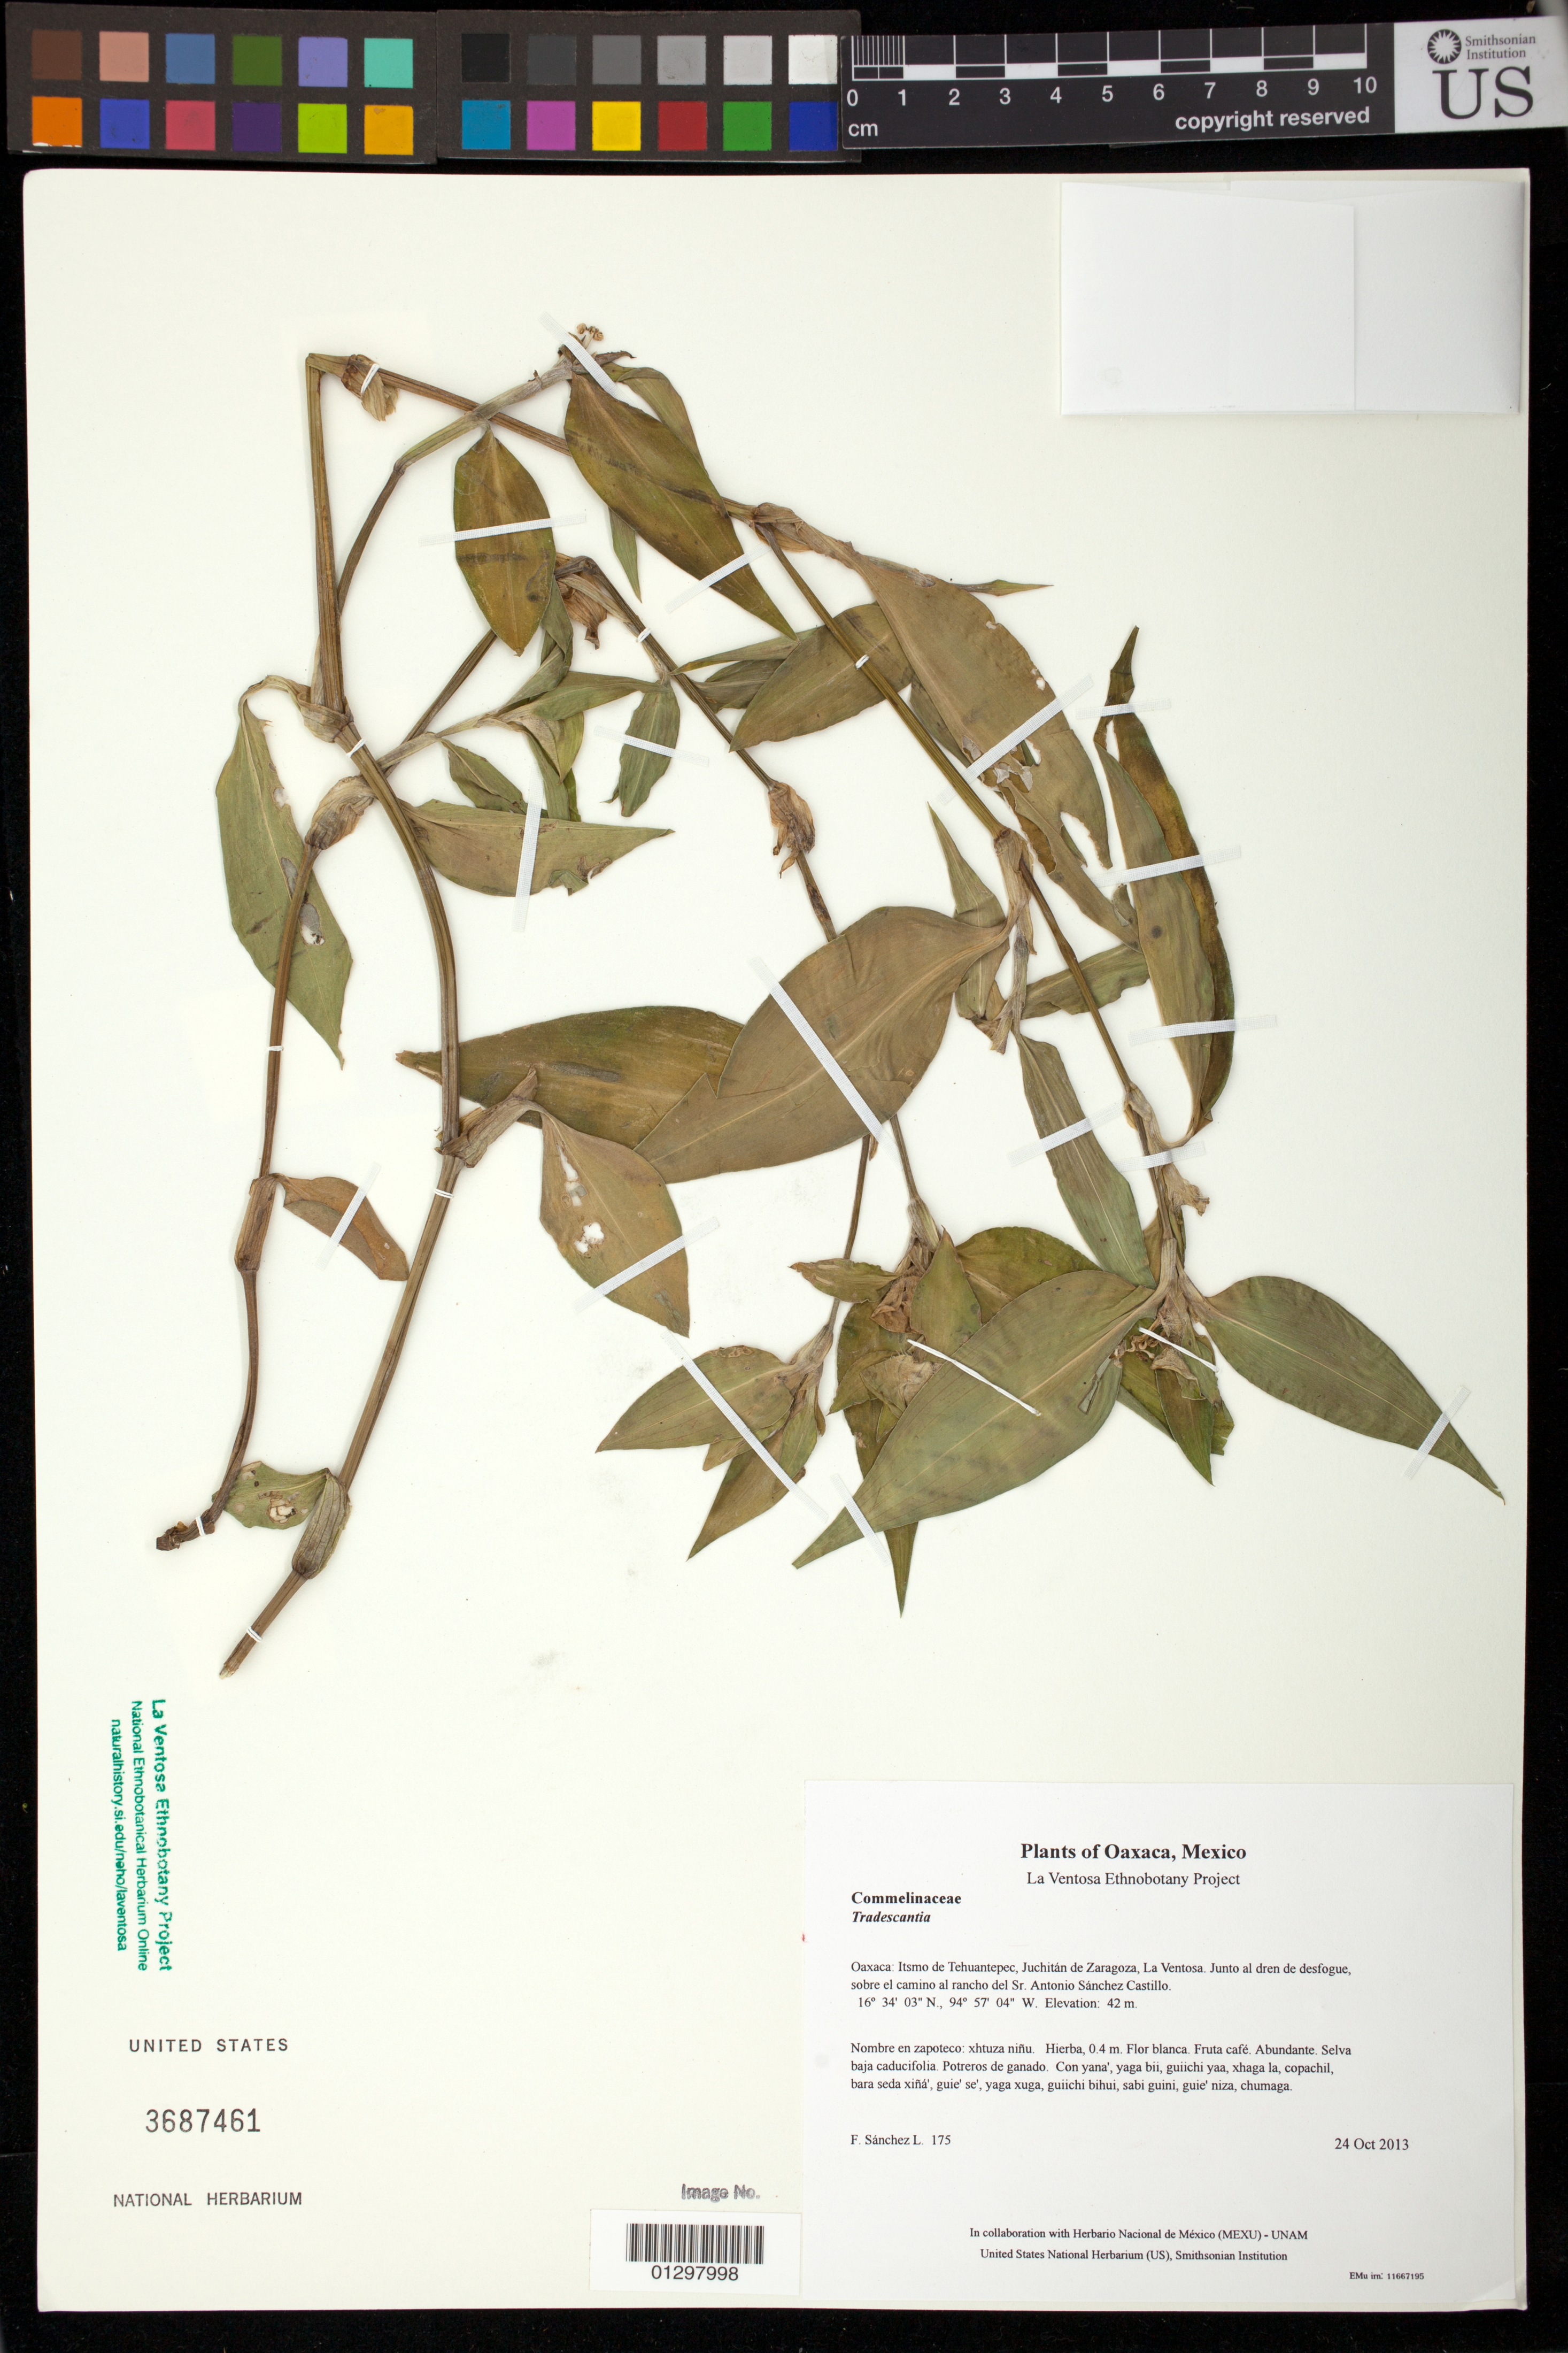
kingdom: Plantae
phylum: Tracheophyta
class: Liliopsida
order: Commelinales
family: Commelinaceae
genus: Commelina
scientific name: Commelina diffusa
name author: Burm. f.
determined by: Ayala R., Manuel A.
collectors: F. Sánchez L.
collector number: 175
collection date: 2013-10-24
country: Mexico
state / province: Oaxaca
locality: Itsmo de Tehuantepec, Juchitán de Zaragoza, La Ventosa. Junto al dren de desfogue, sobre el camino al rancho del Sr. Antonio Sánchez Castillo.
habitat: Selva baja caducifolia. Potreros de ganado.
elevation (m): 42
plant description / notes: MEXU, US; Guixi. 0.4 m. Guie' naquichi'. Cuaananaxhi namuu. Stale.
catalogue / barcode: US 3687461